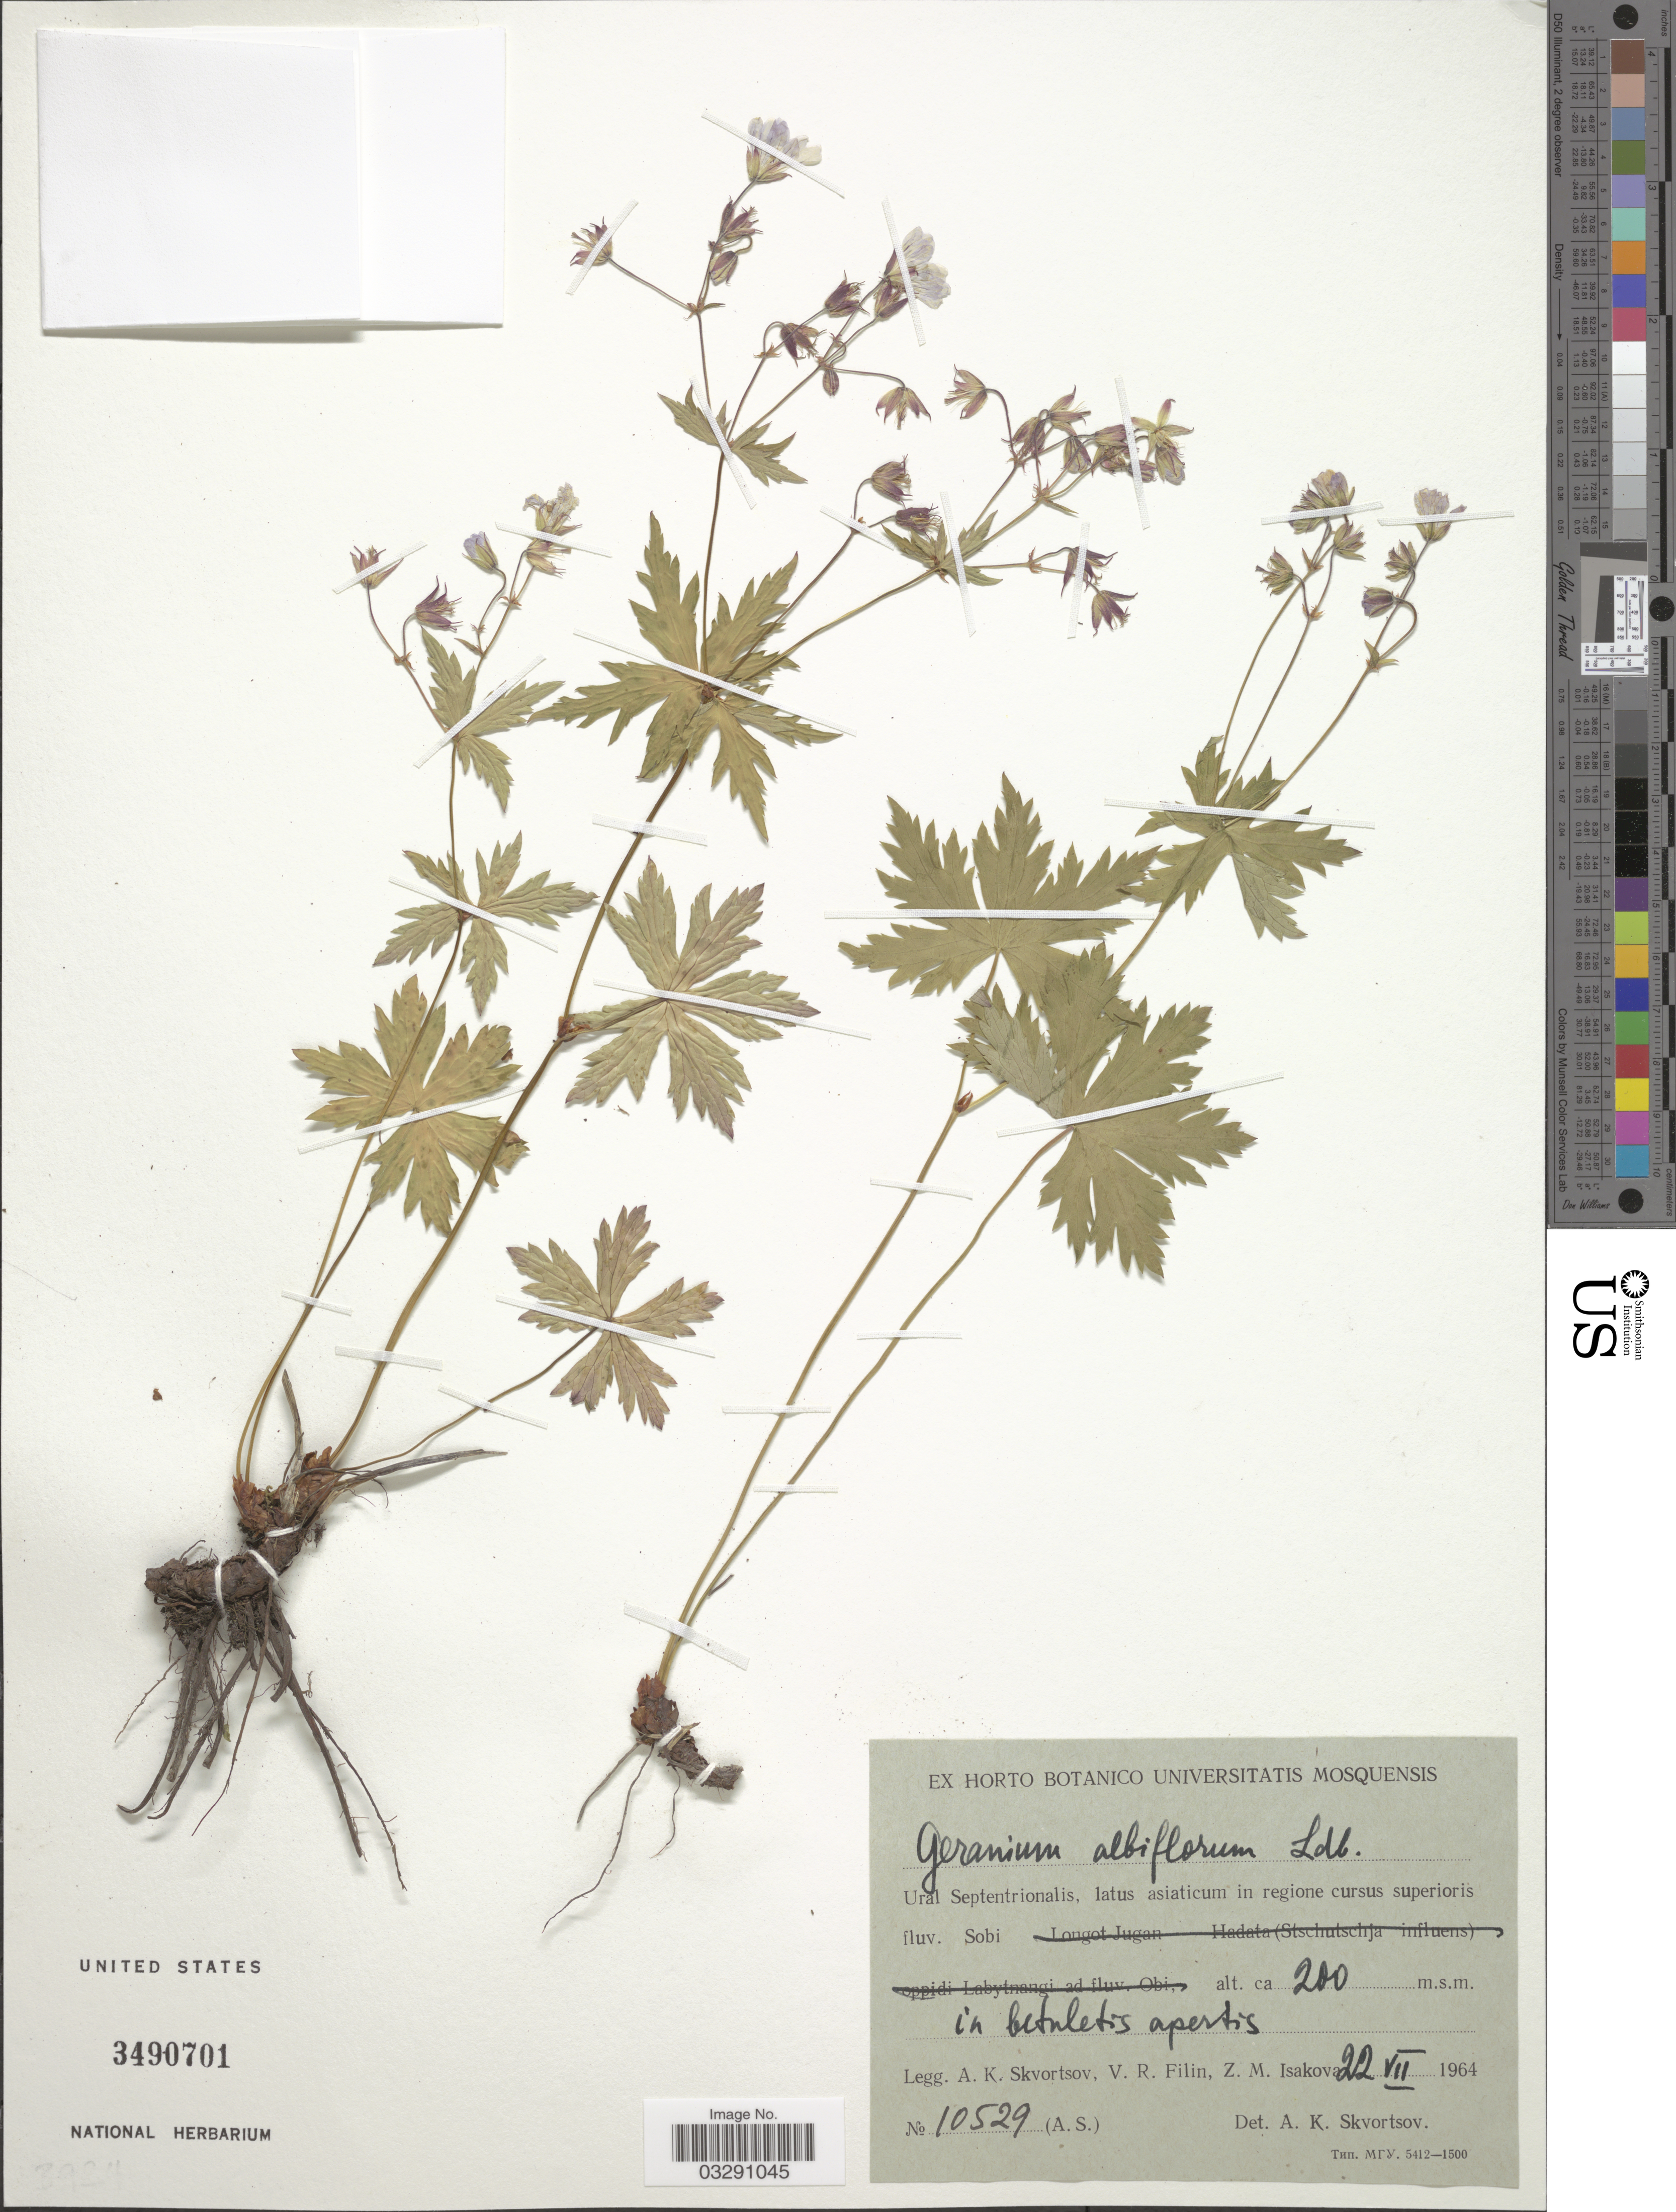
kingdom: Plantae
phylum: Tracheophyta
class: Magnoliopsida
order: Geraniales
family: Geraniaceae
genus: Geranium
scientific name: Geranium albiflorum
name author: Ledeb.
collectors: A. K. Skvortsov, V. Filin & Z. Isakova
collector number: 10529(A.S.)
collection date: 1964-07-22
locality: Ural Septentrionalis, latus asiaticum in regione cursus superioris fluv. Sobi.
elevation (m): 200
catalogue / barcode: US 3490701